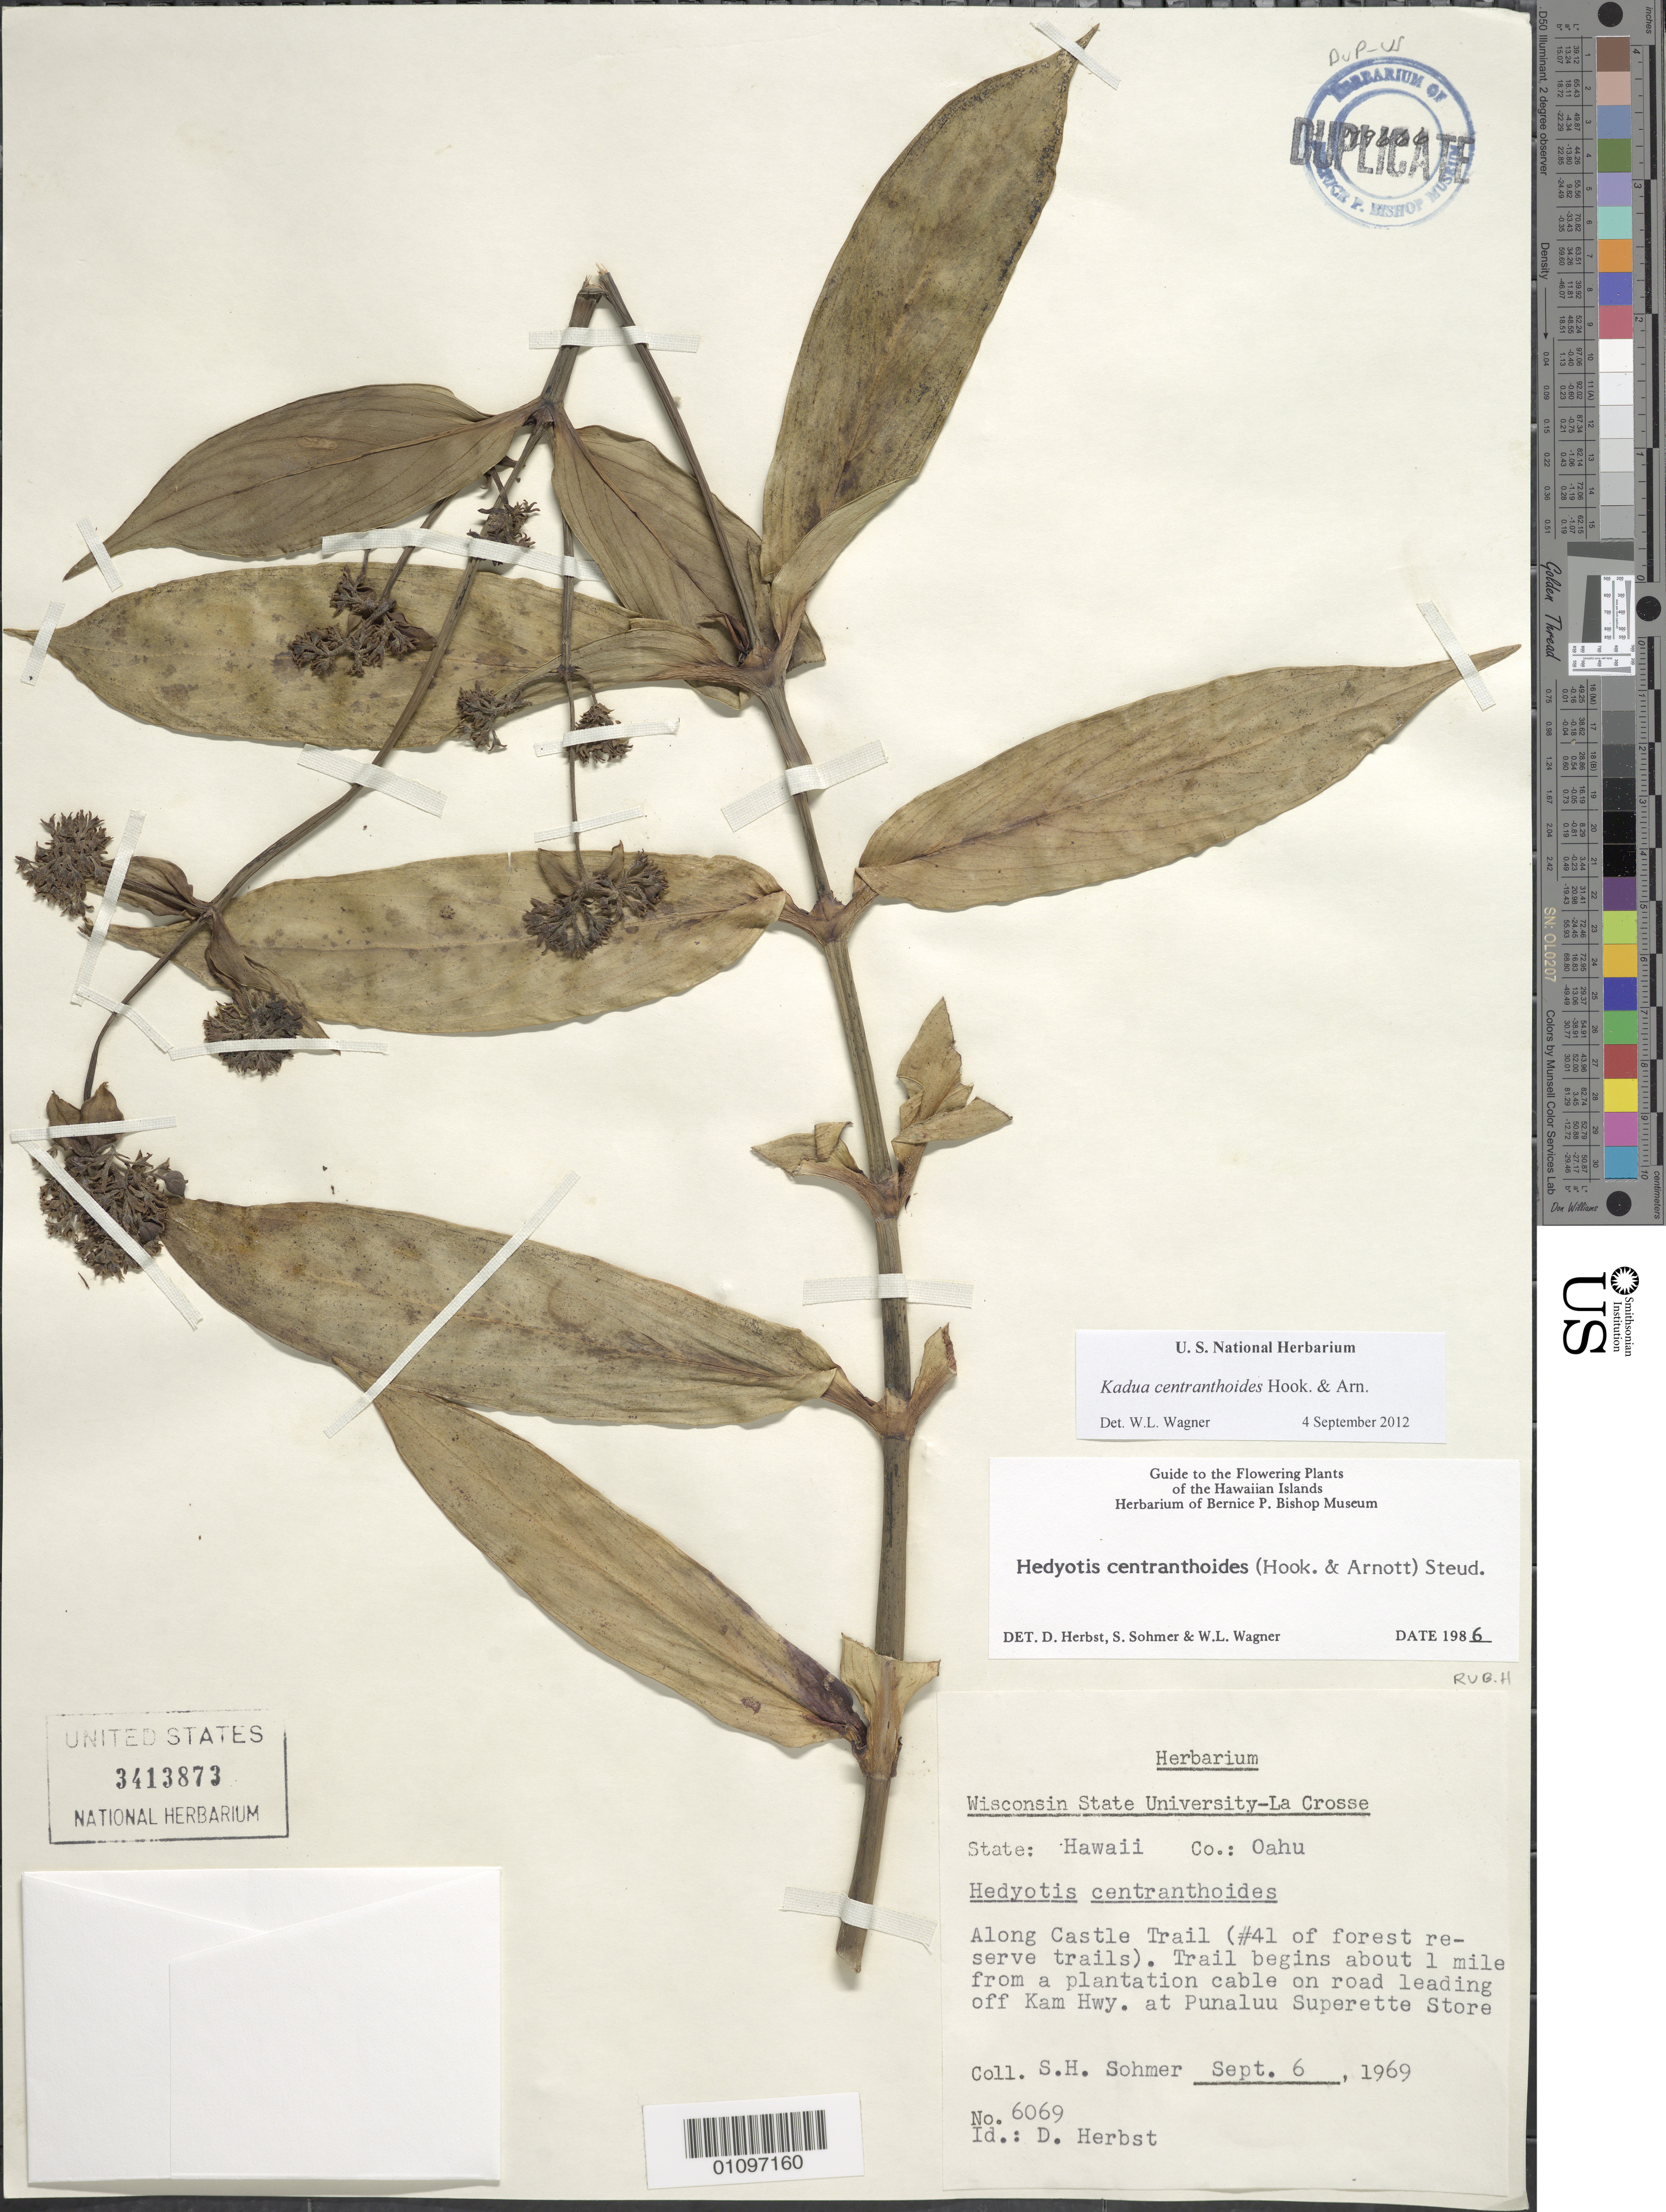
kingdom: Plantae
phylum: Tracheophyta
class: Magnoliopsida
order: Gentianales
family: Rubiaceae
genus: Kadua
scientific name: Kadua centranthoides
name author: Hook. & Arn.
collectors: S. H. Sohmer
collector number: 6069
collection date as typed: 6 Sep 1969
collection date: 1969-09-06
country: United States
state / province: Hawaii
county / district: Honolulu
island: Oahu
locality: Along Castle Trail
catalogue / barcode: US 3413873